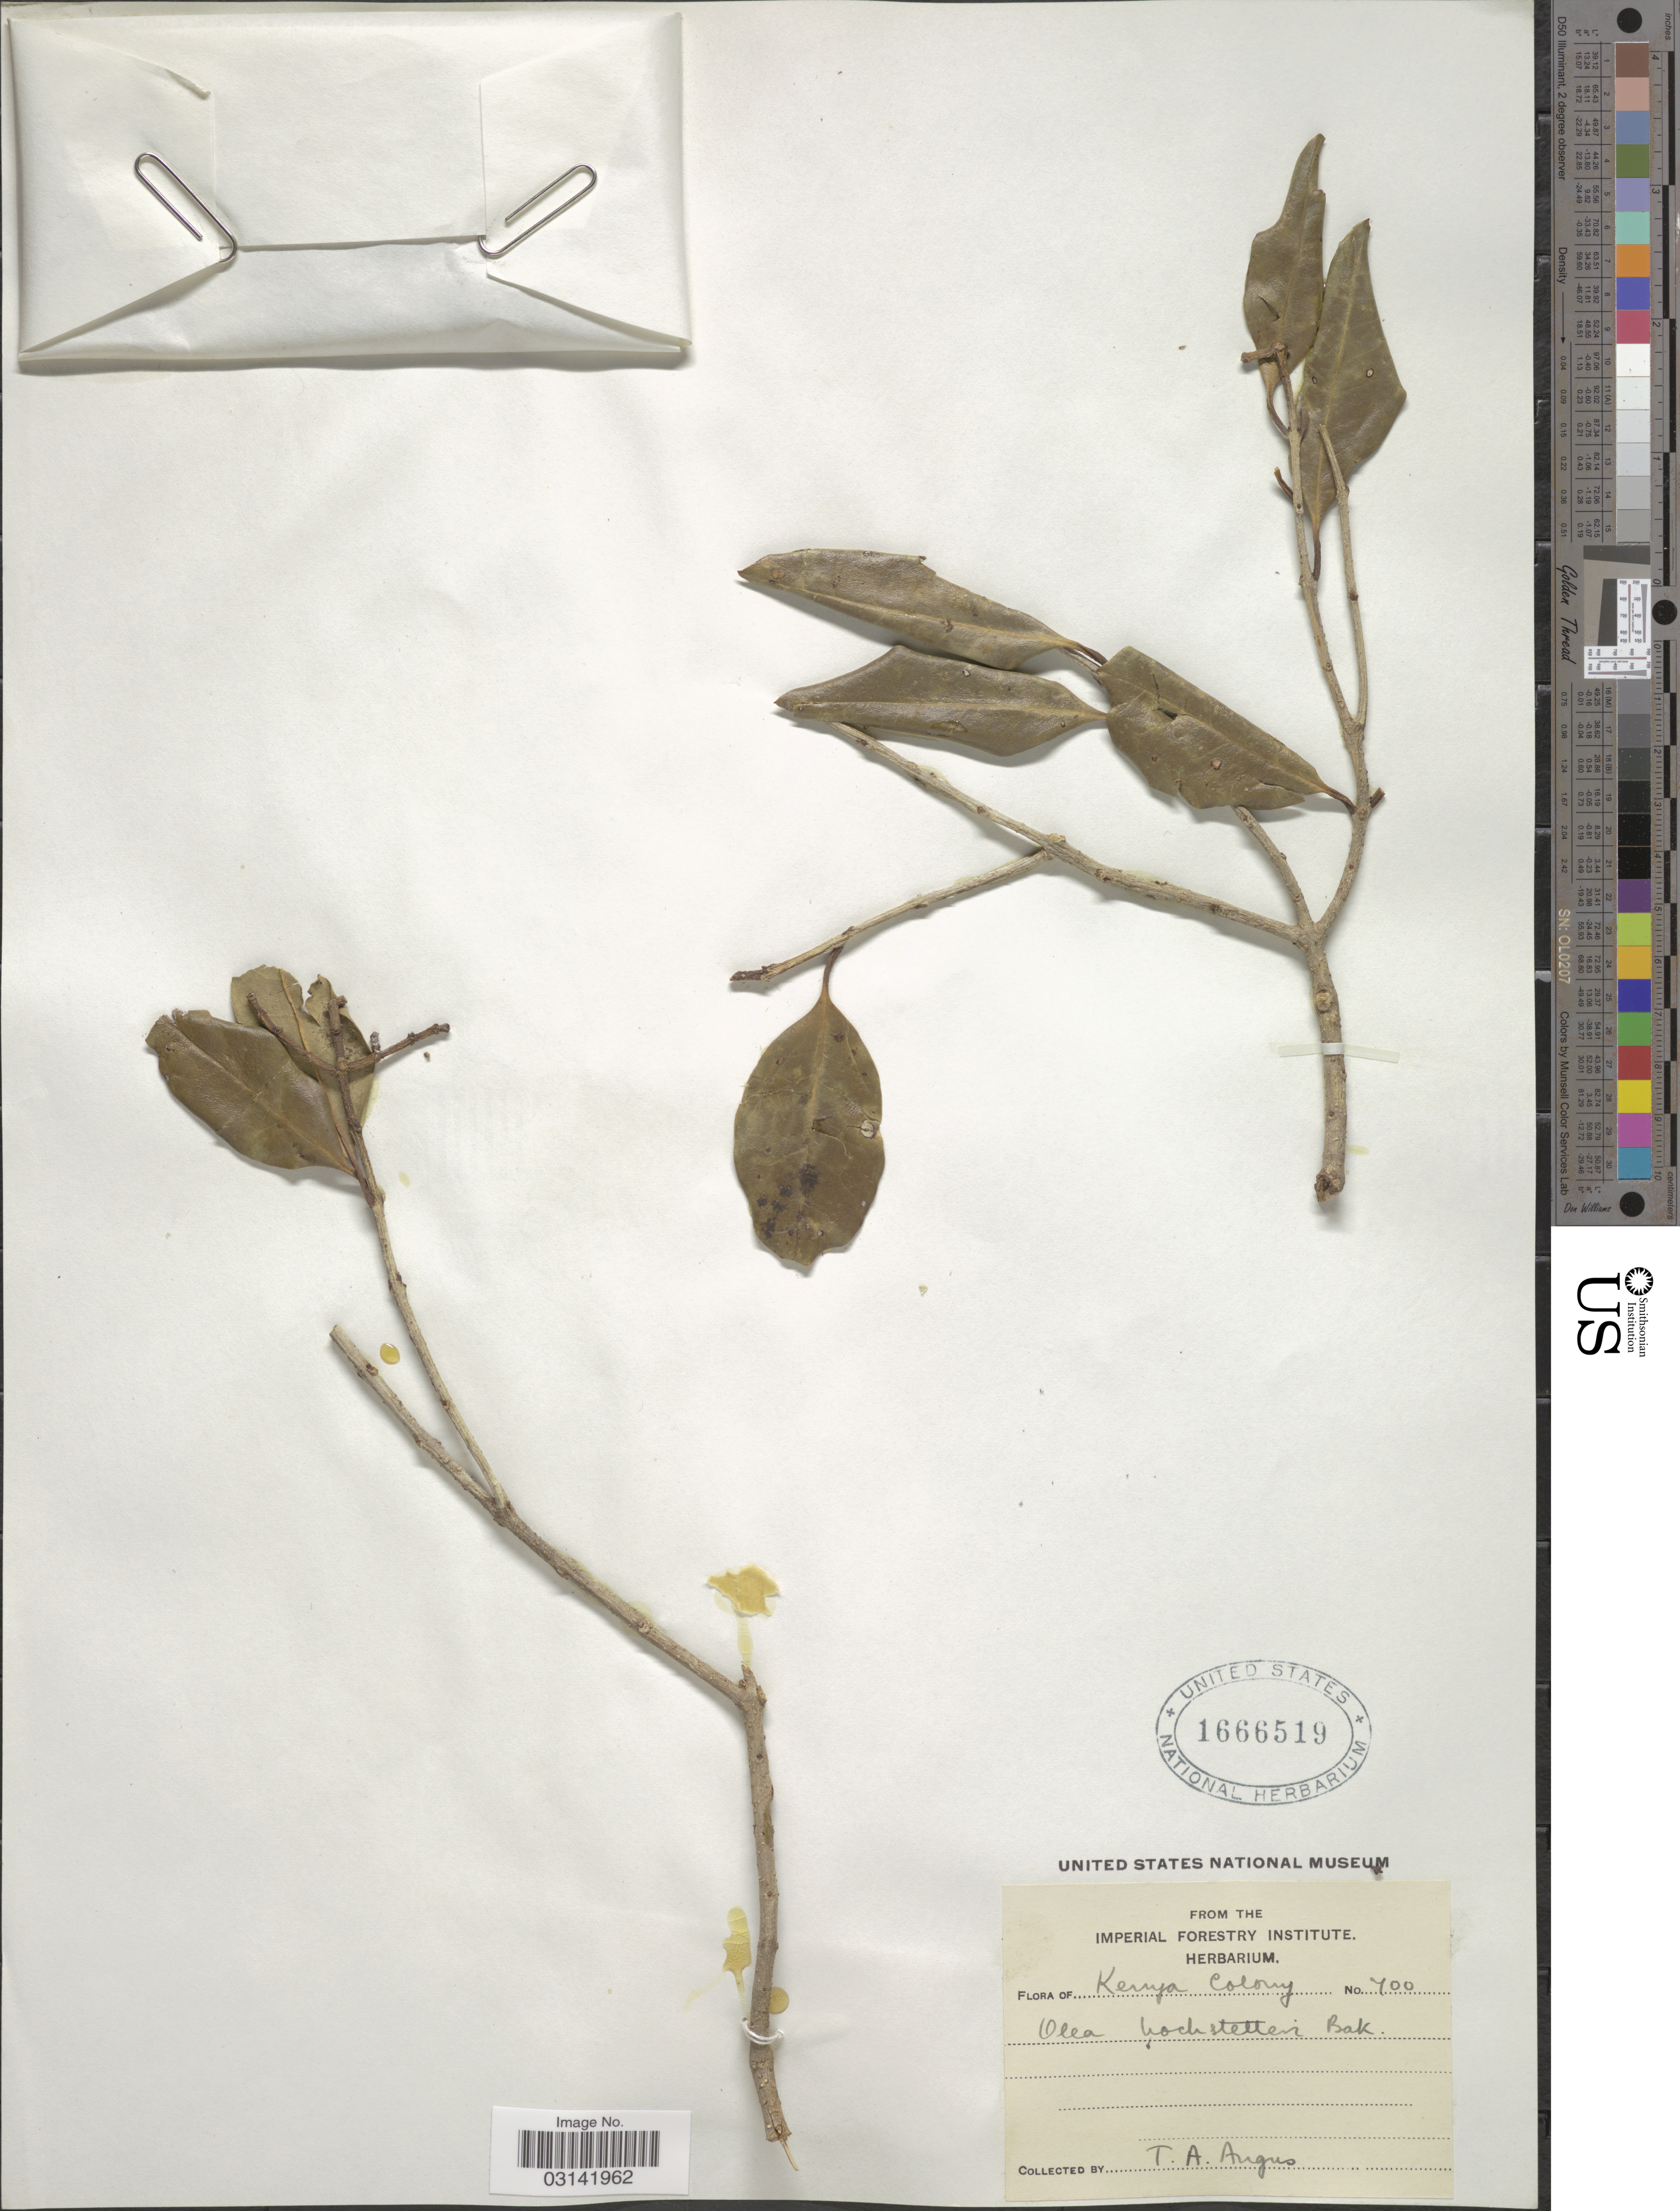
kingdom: Plantae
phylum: Tracheophyta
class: Magnoliopsida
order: Lamiales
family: Oleaceae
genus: Olea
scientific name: Olea hochstetteri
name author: Baker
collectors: T. Angus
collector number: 700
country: Kenya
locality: Kenya Colony.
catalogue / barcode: US 1666519